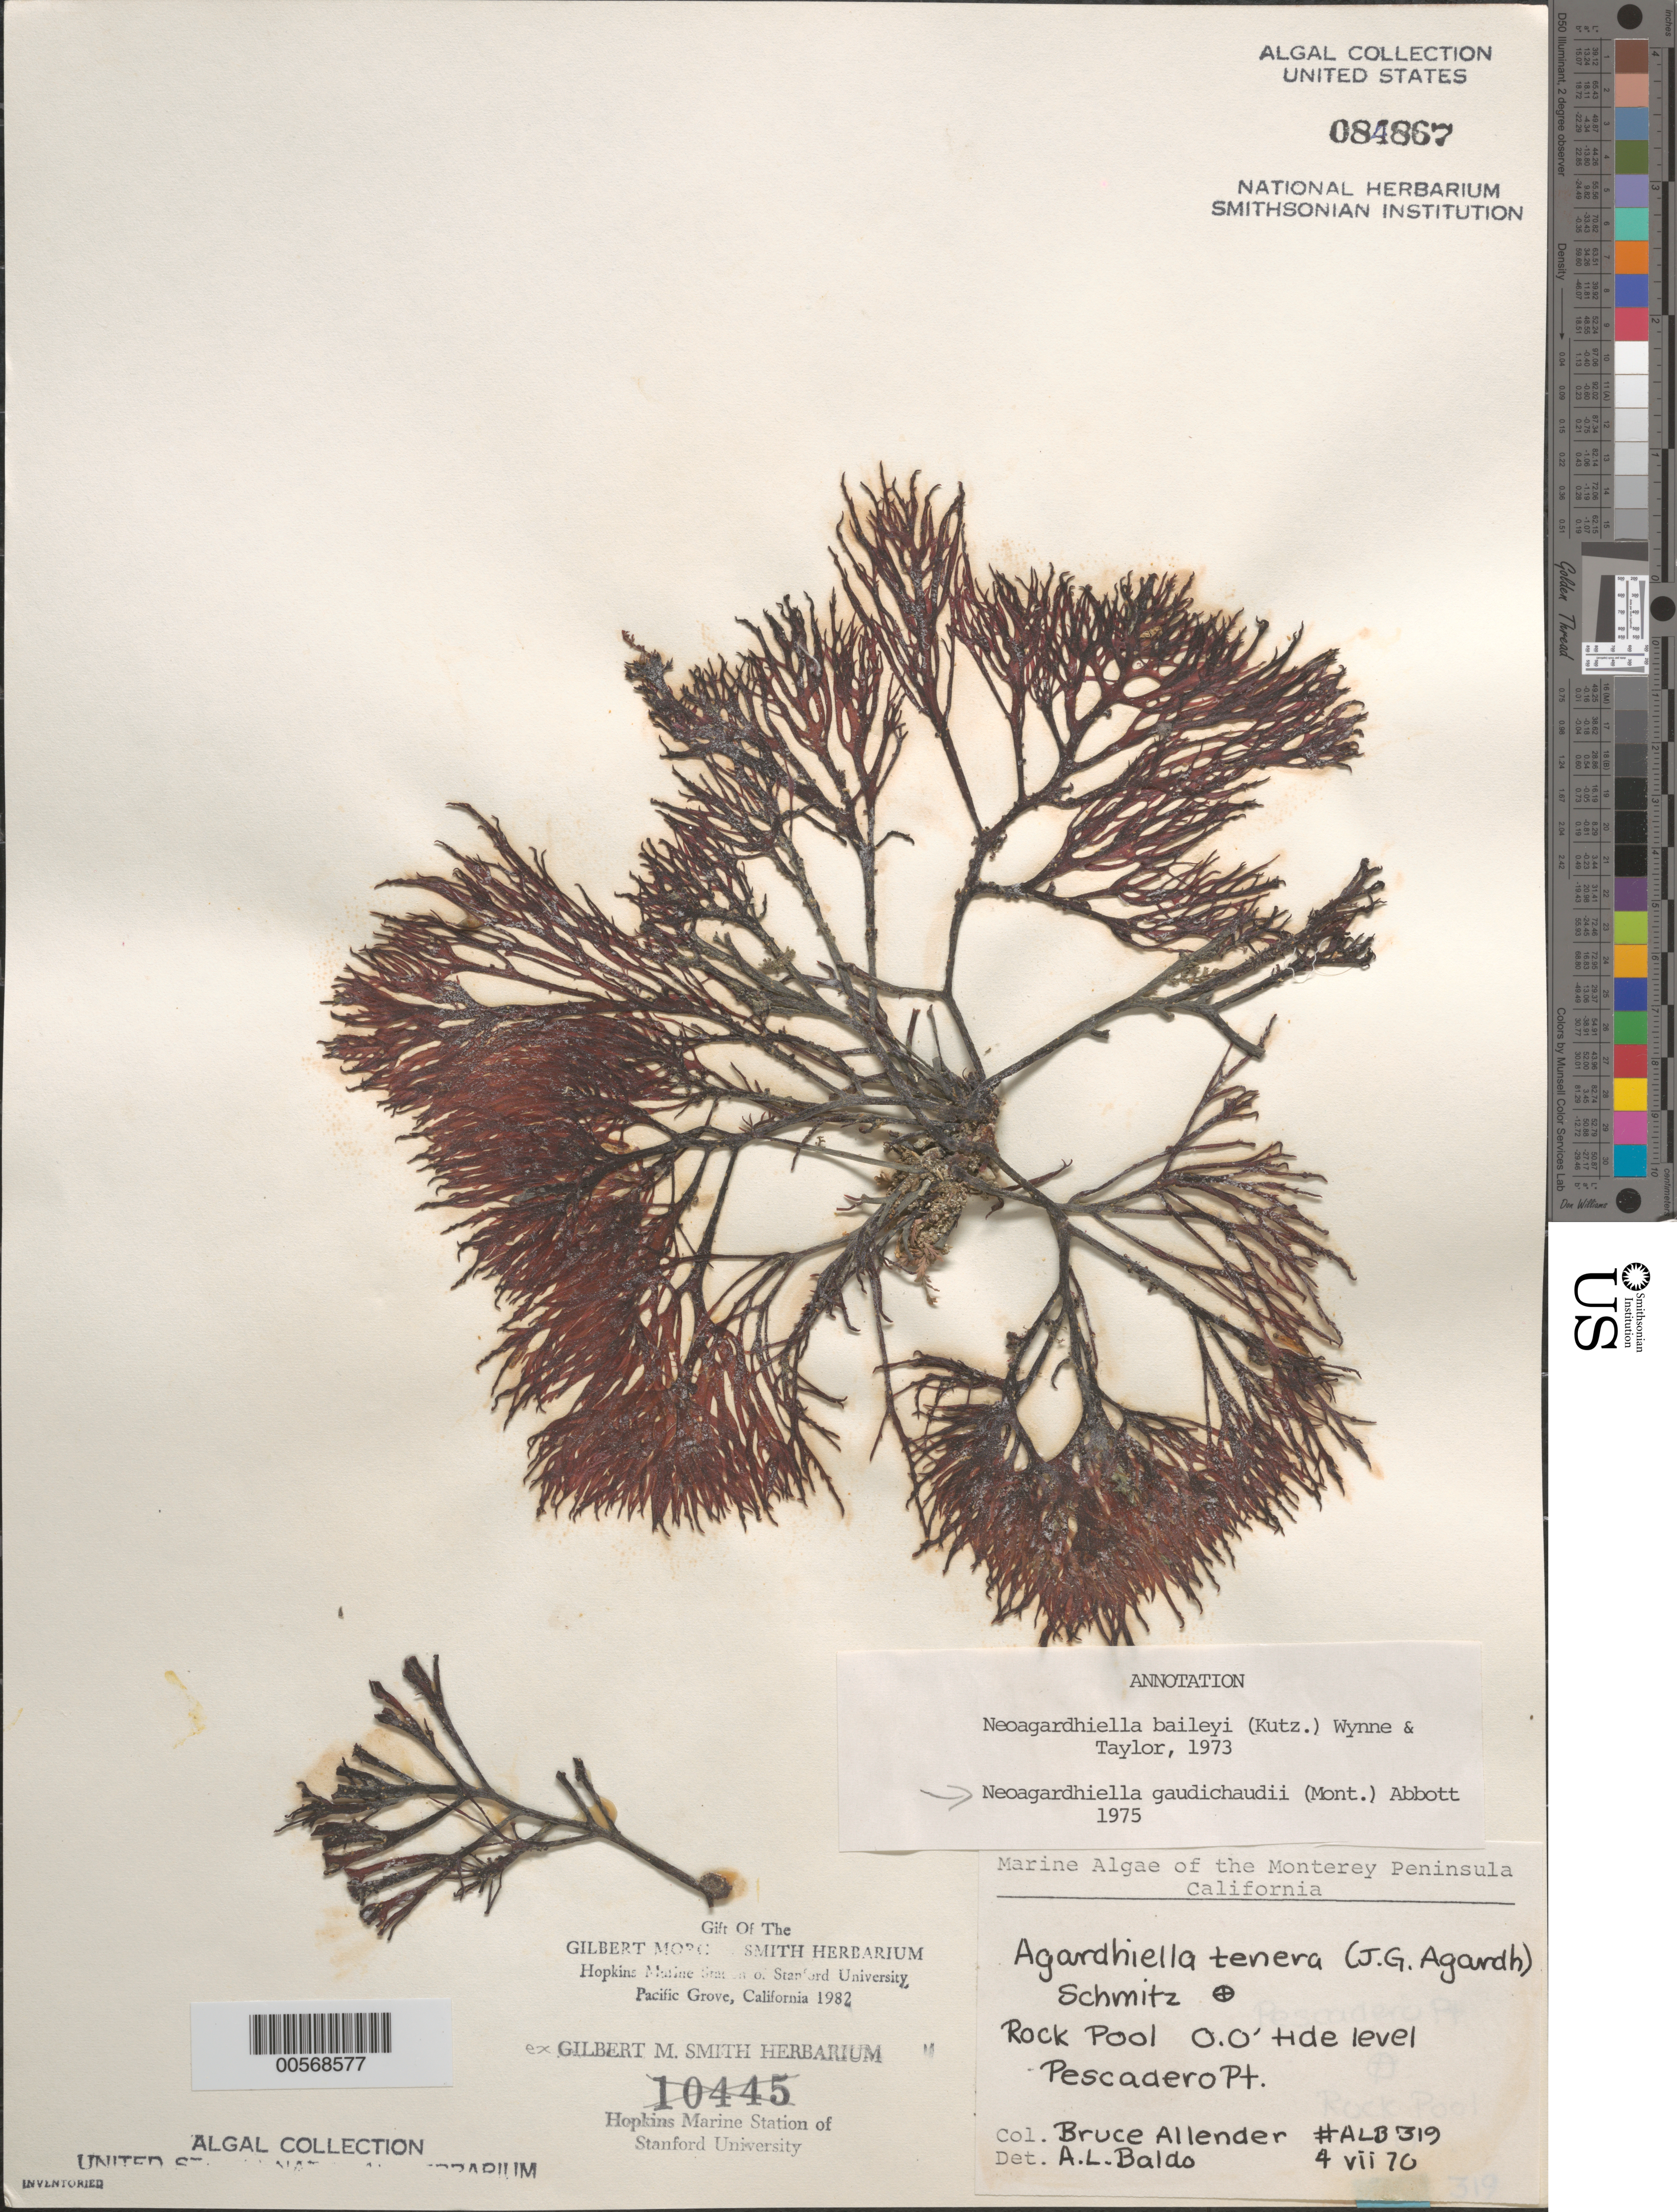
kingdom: Plantae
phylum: Rhodophyta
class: Florideophyceae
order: Gigartinales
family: Solieriaceae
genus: Sarcodiotheca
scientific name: Sarcodiotheca gaudichaudii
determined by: Algae name updating Project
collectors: B. Allender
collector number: Alb 319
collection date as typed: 04 Jul 1970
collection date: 1970-07-04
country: United States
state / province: California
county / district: Monterey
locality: Pescadero Point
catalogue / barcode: US 84867